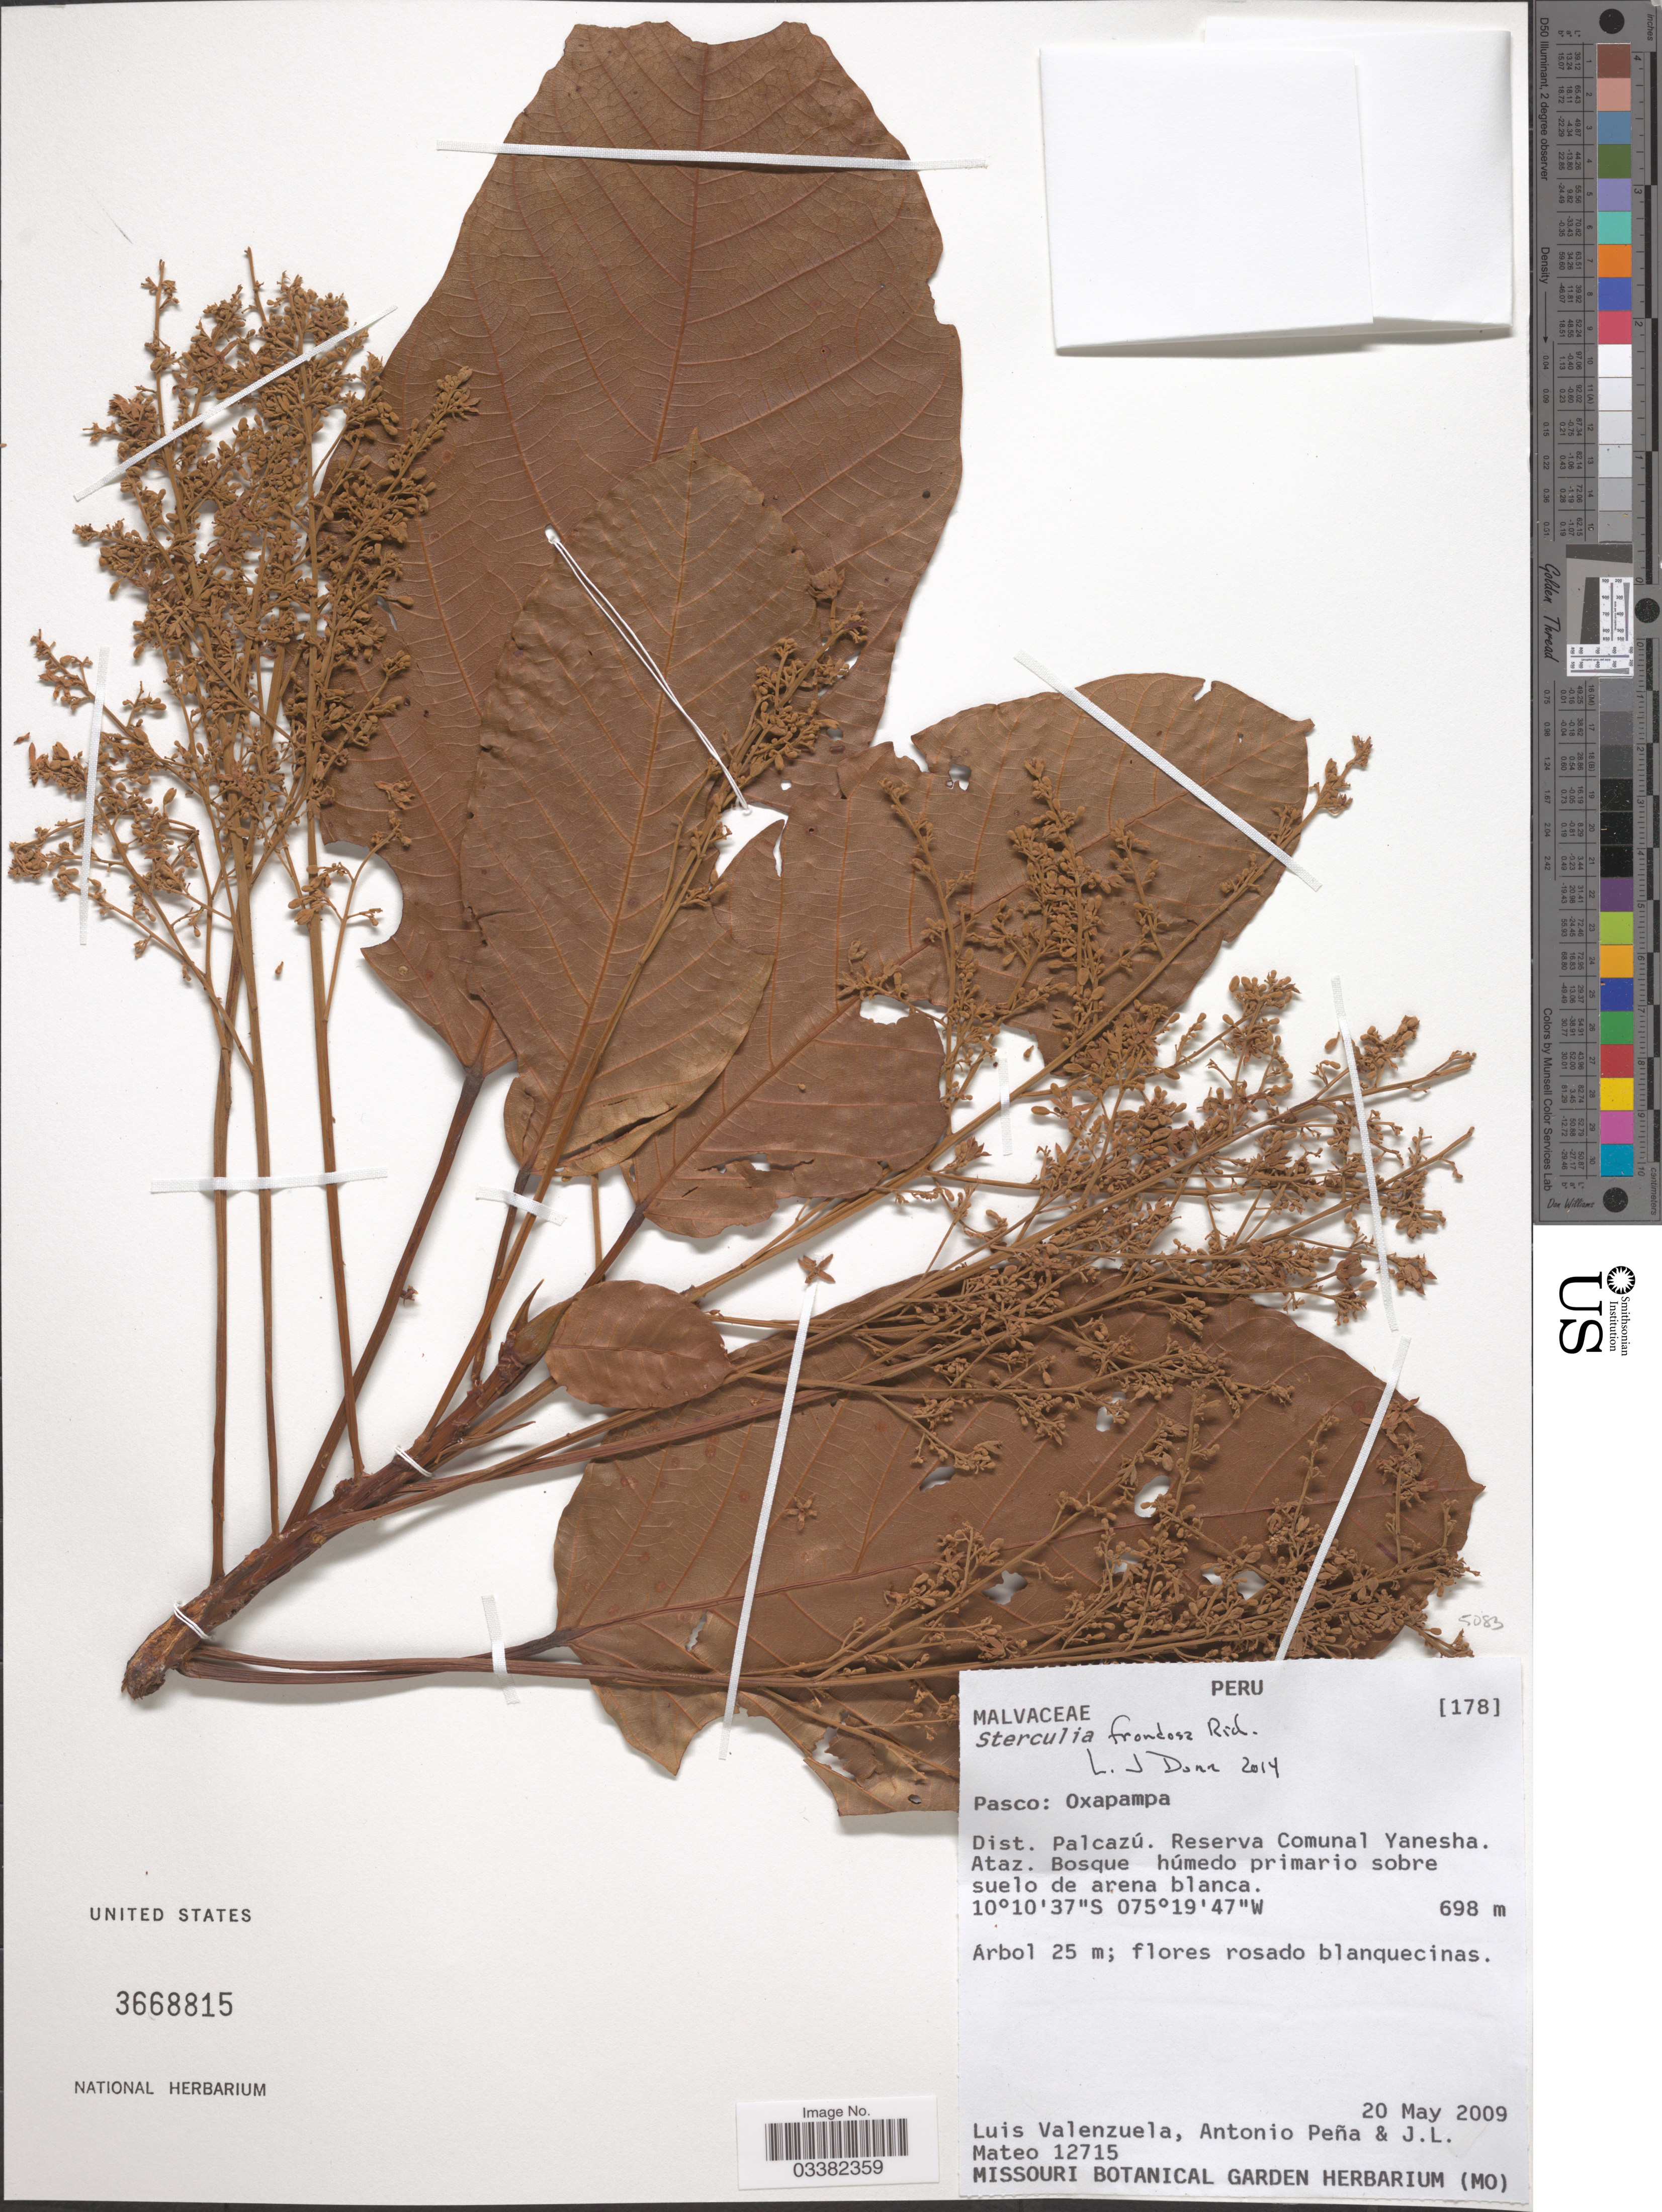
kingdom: Plantae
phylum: Tracheophyta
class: Magnoliopsida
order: Malvales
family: Malvaceae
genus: Sterculia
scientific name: Sterculia frondosa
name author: Rich.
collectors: L. Valenzuela, A. Pena & J. Mateo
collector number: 12715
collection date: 2009-05-20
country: Peru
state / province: Pasco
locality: Oxapampa. Dist. Palcazú. Reserva Comunal Yanesha. Ataz.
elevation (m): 698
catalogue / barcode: US 3668815